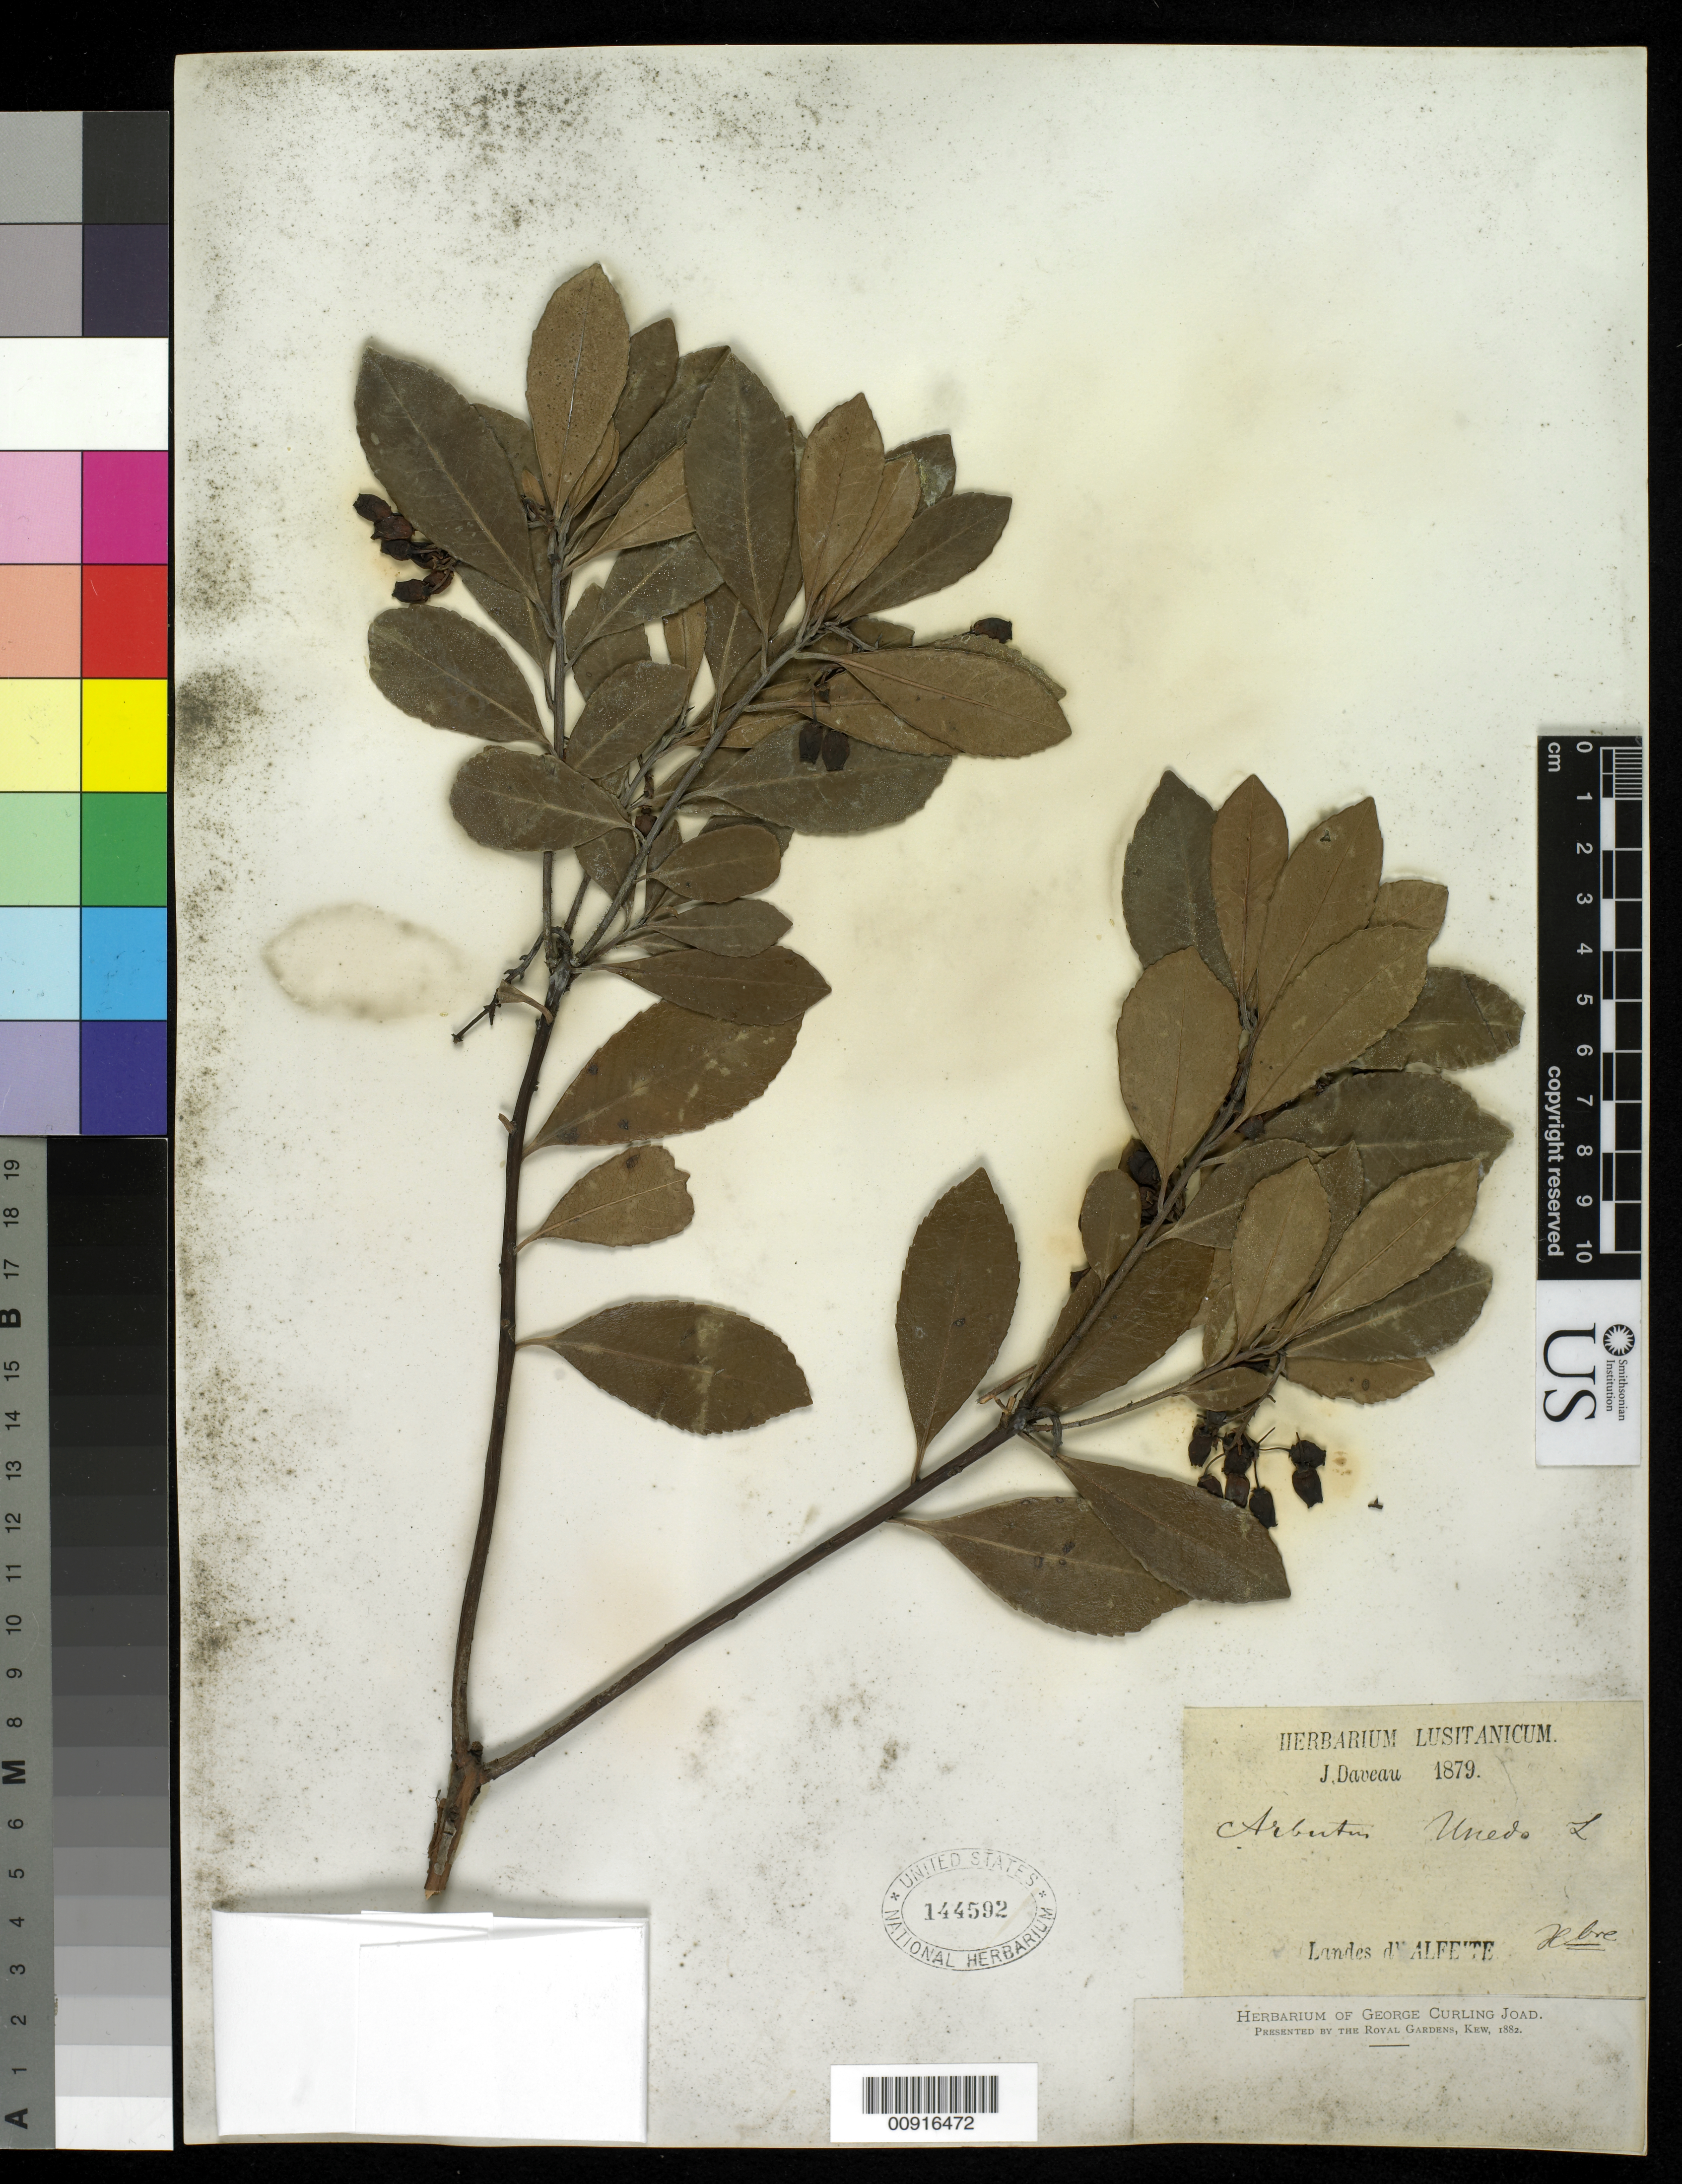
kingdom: Plantae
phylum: Tracheophyta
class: Magnoliopsida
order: Ericales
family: Ericaceae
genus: Arbutus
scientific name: Arbutus unedo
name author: L.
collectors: J. Daveau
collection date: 1879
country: Portugal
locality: Landes d' Alfiete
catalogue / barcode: US 144592